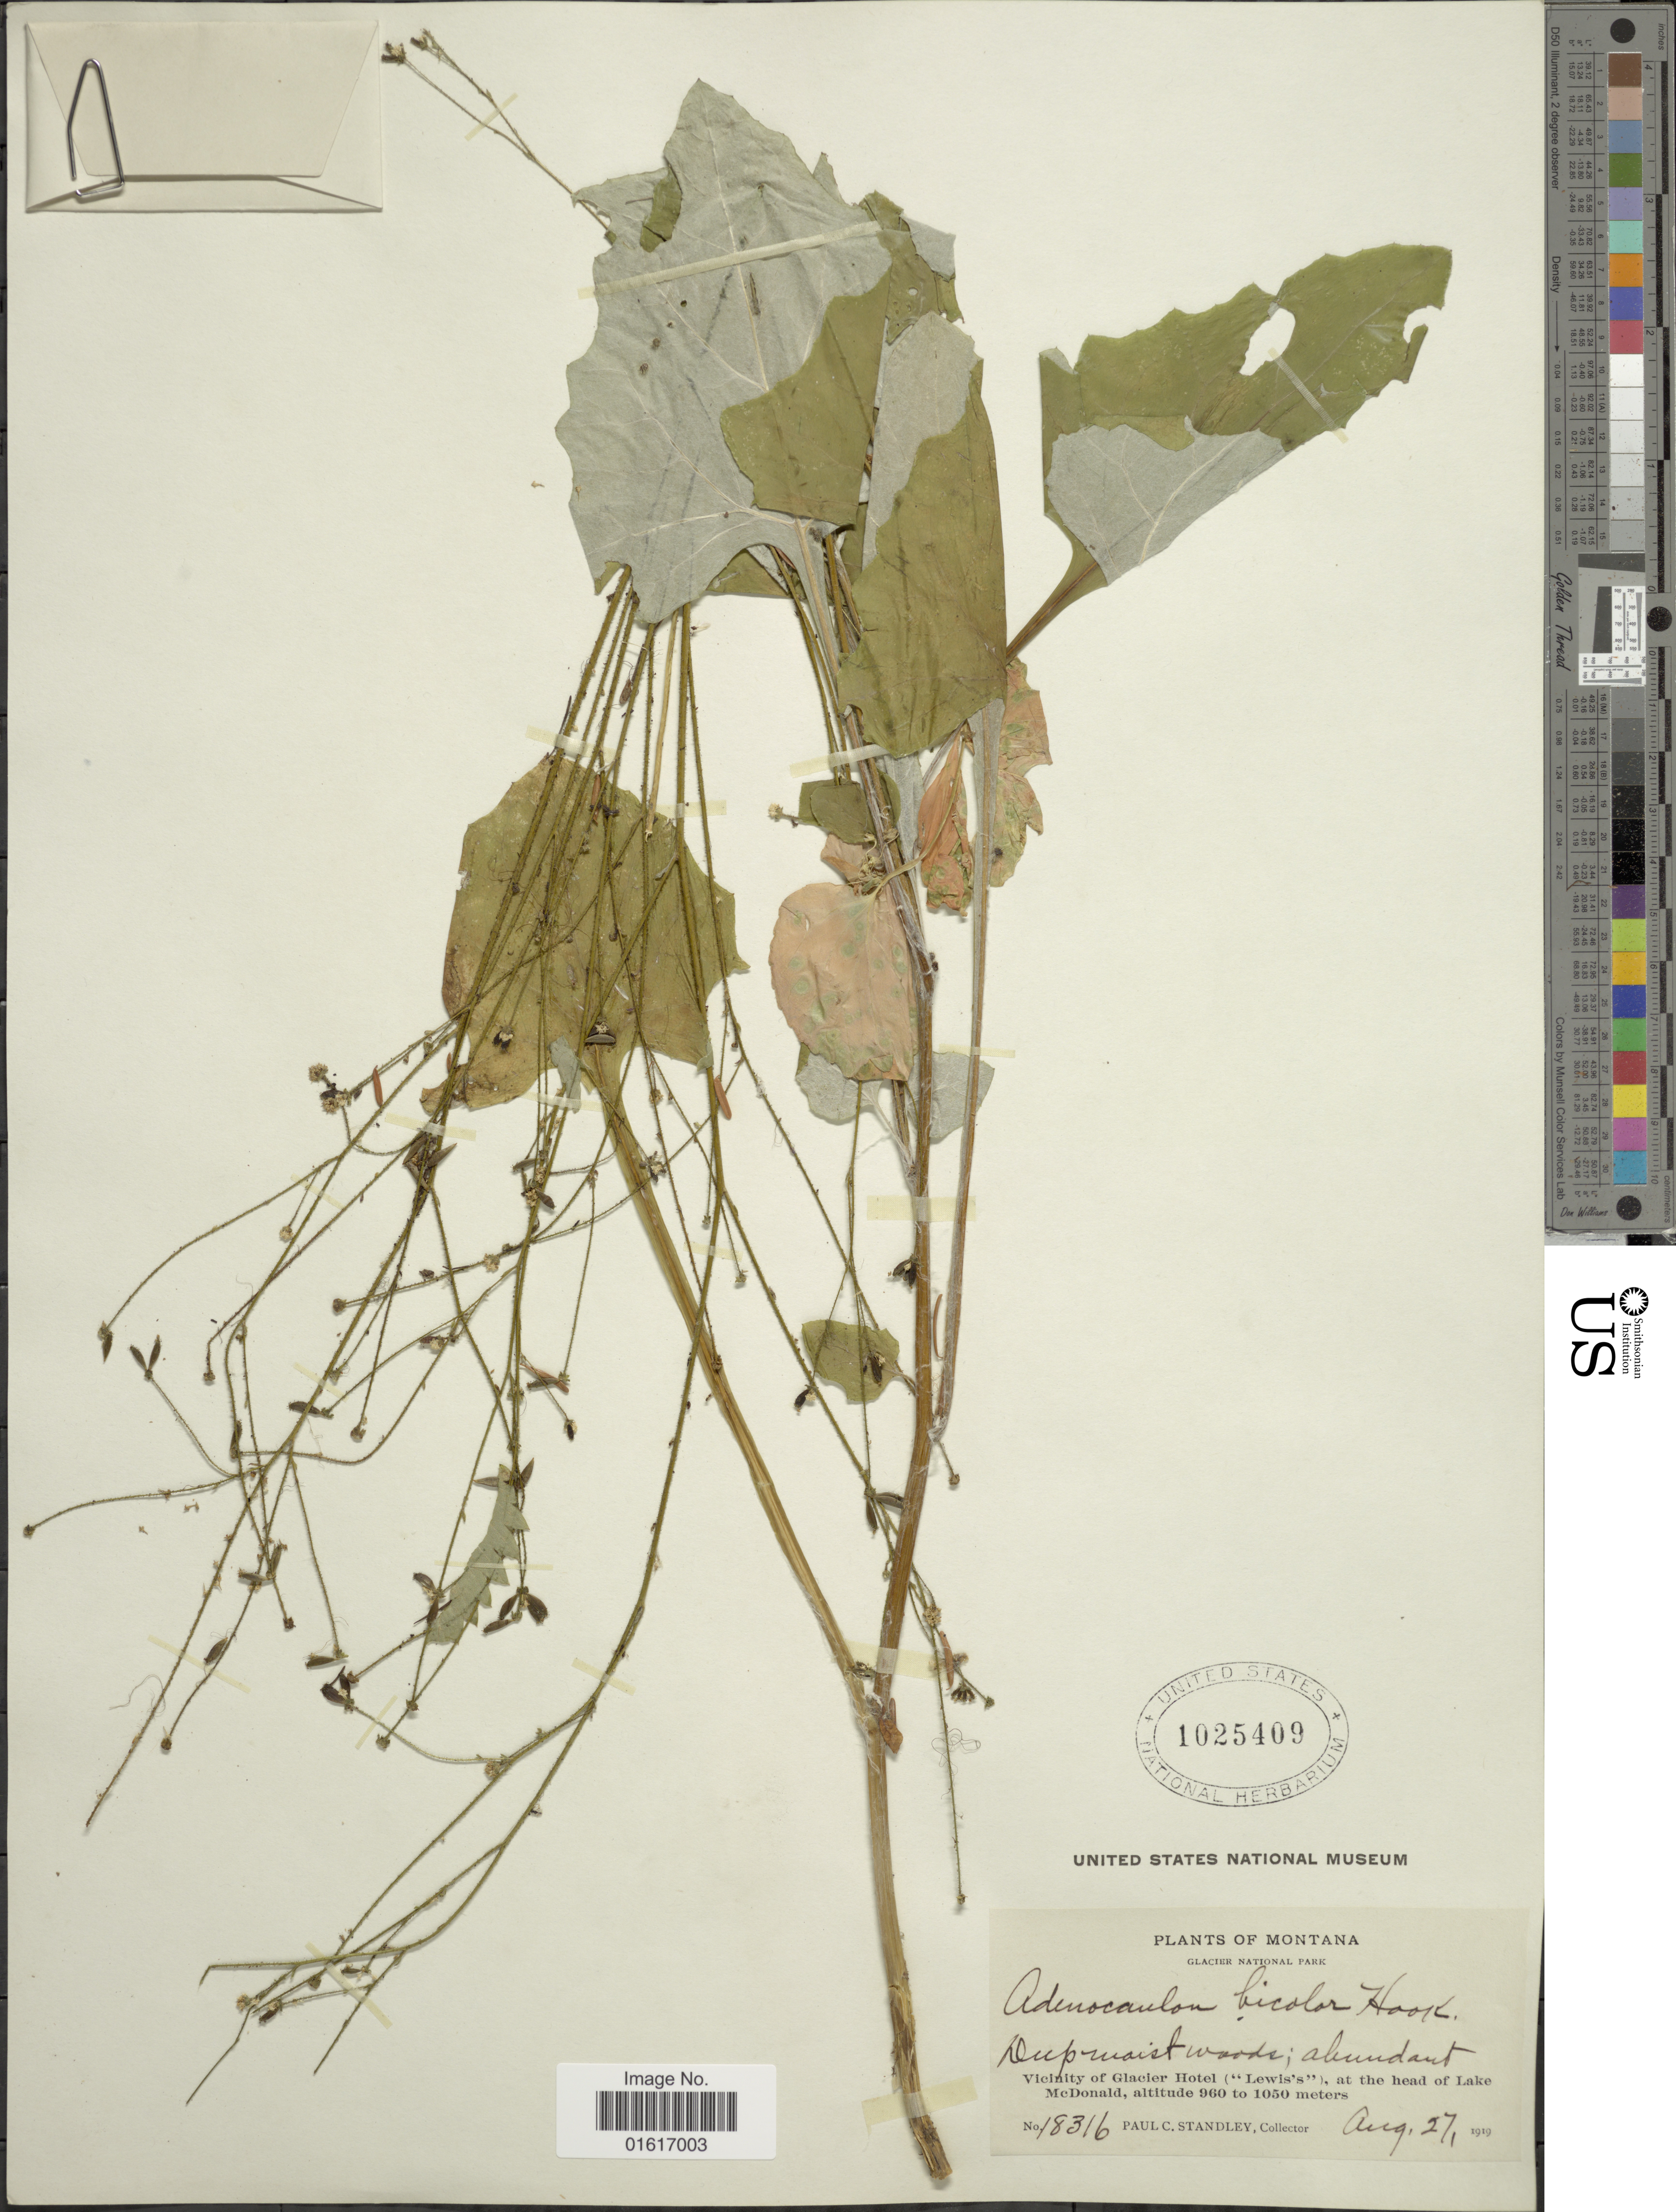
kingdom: Plantae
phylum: Tracheophyta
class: Magnoliopsida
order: Asterales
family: Asteraceae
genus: Adenocaulon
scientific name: Adenocaulon bicolor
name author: Hook.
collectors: P. C. Standley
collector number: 18316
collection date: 1919-08-27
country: United States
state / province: Montana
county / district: Flathead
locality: Glacier National Park, Vicinity of Glacier Hotel ('Lewis's), at the head of Lake Mcdonald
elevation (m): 960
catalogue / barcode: US 1025409